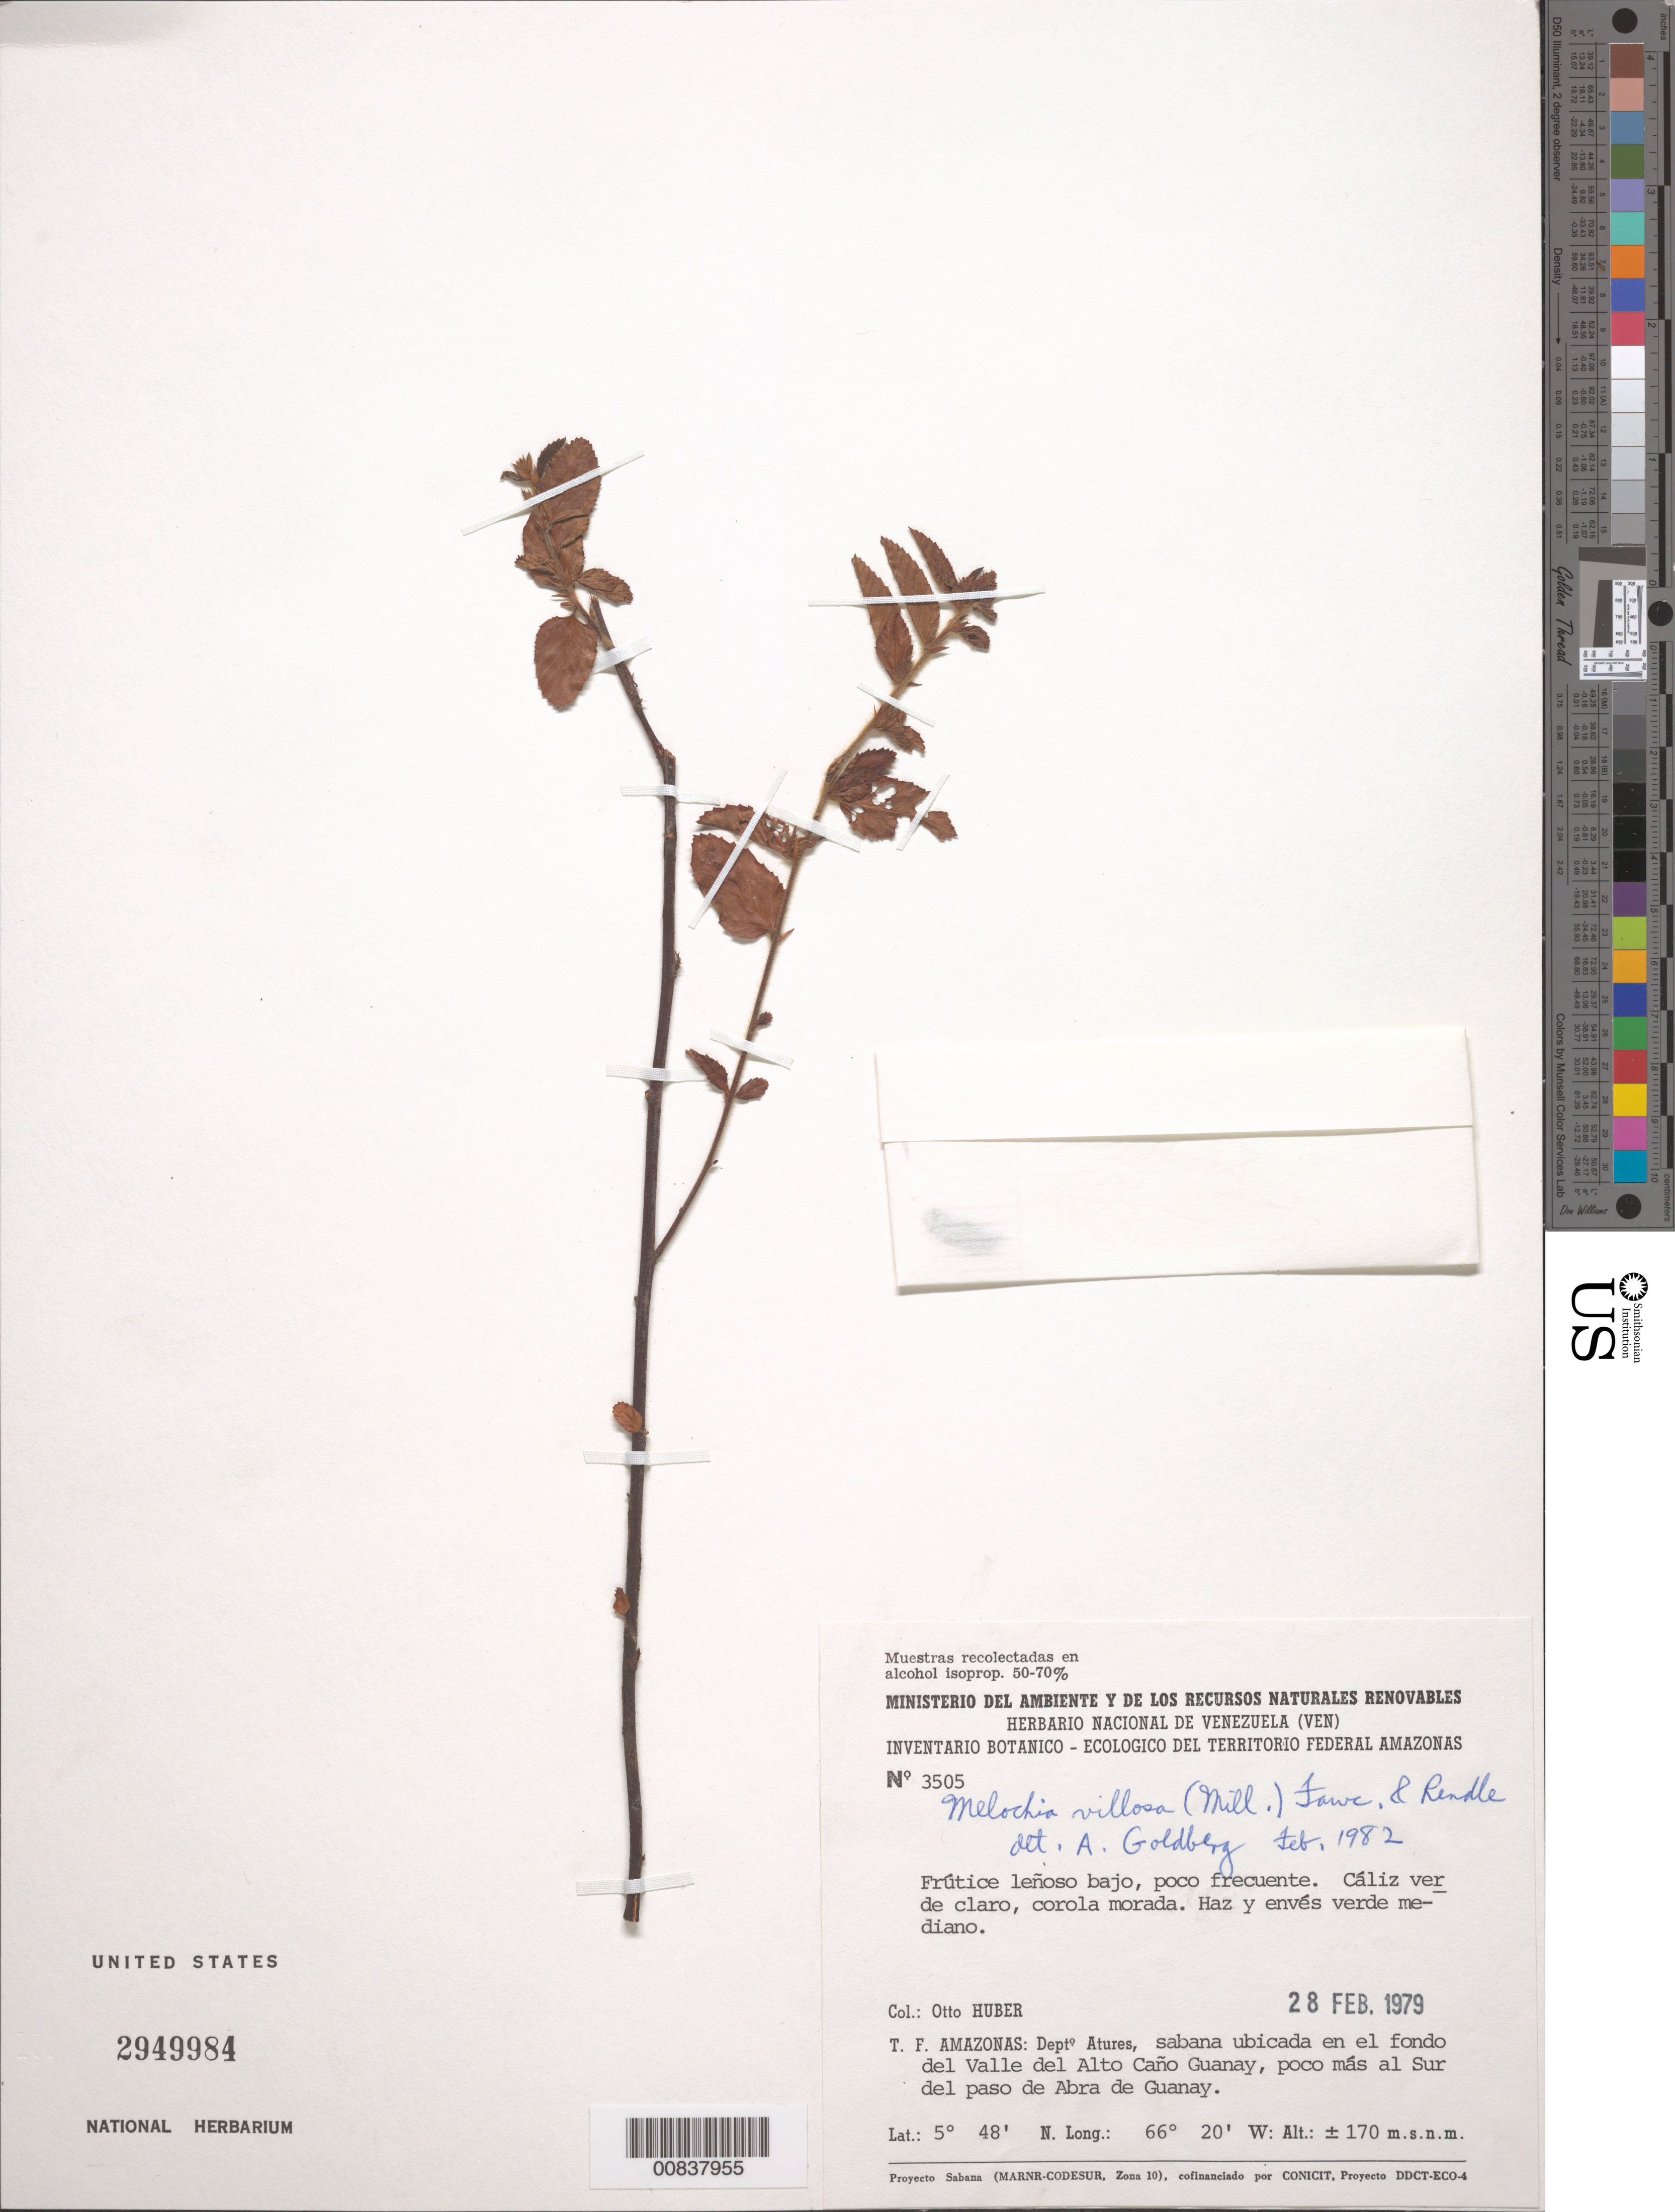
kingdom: Plantae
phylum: Tracheophyta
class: Magnoliopsida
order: Malvales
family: Malvaceae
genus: Melochia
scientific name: Melochia spicata var. spicata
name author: (L.) Fryxell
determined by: Dorr, L. J., (BOT), Smithsonian Institution - National Museum of Natural History (UNITED STATES)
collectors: O. Huber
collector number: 3505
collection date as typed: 28-Feb-79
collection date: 1979-02-28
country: Venezuela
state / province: Amazonas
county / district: Atures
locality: Alto Caño Guanay, valle; poco mas al Sur del paso de Abra de Guanay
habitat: Sabana ubicada en el fondo del valle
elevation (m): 170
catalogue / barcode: US 2949984